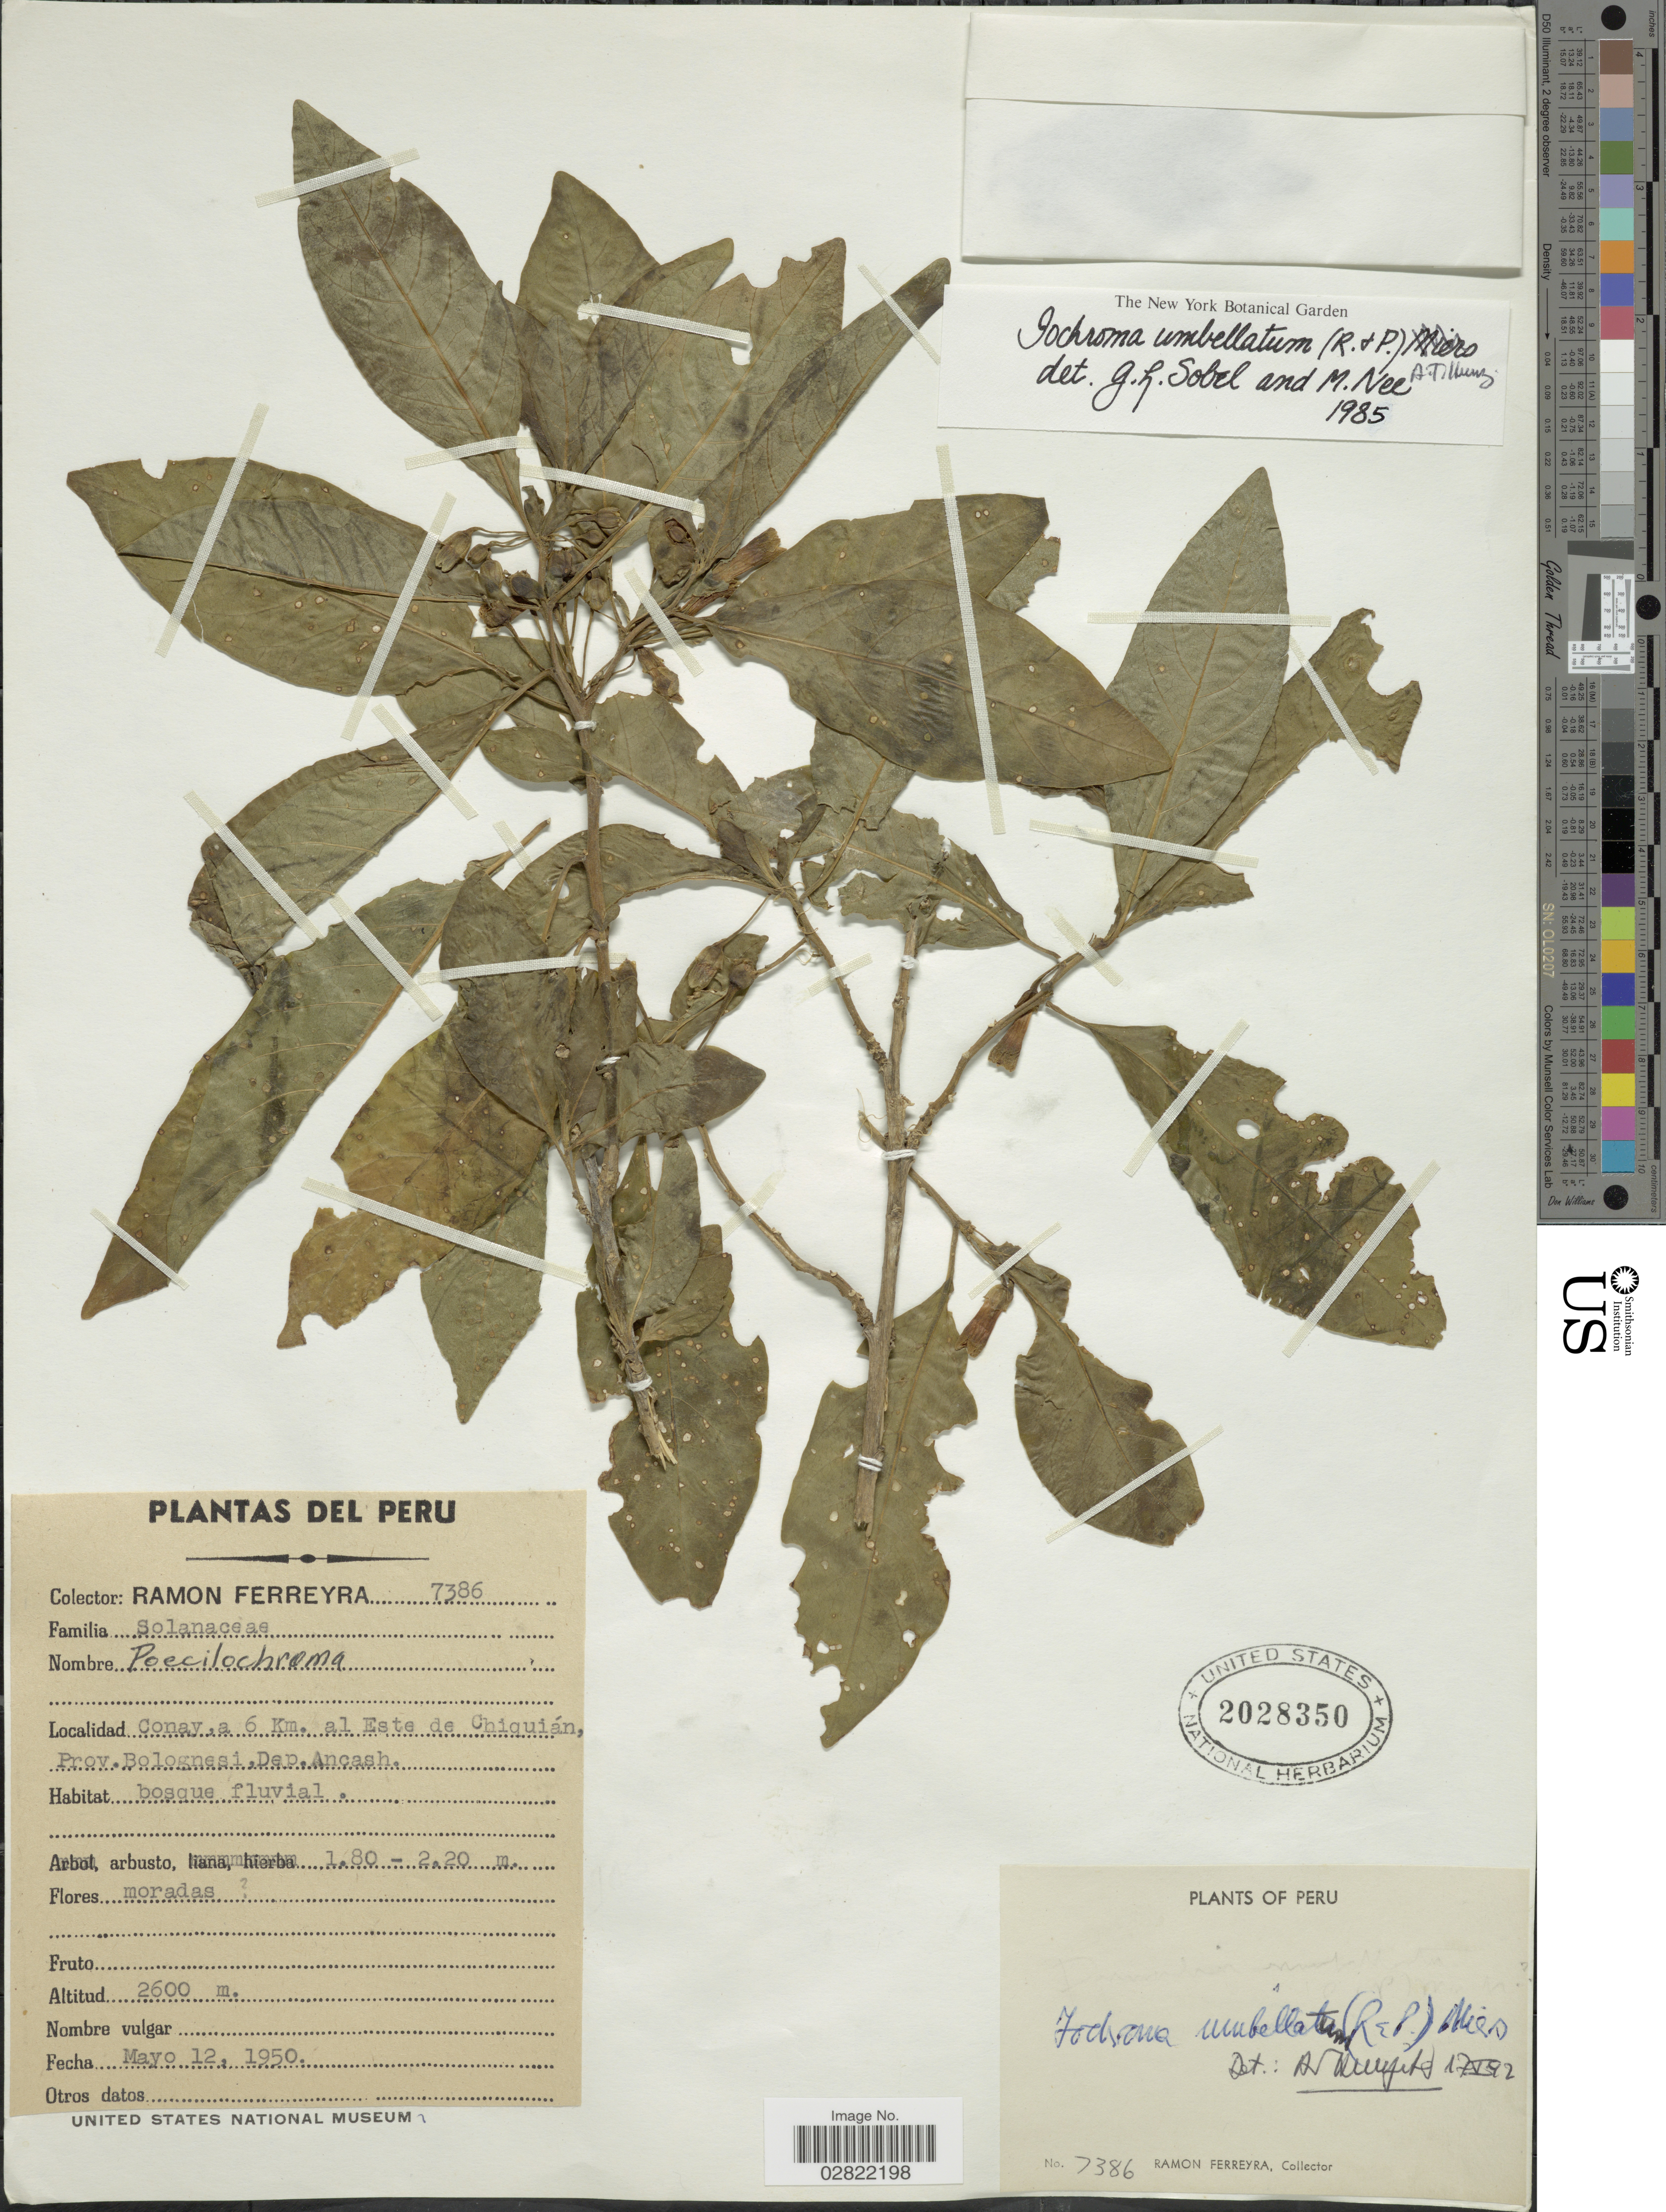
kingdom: Plantae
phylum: Tracheophyta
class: Magnoliopsida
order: Solanales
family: Solanaceae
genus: Iochroma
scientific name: Iochroma umbellatum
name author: (Ruiz & Pav.) Hunziker ex D'Arcy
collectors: R. A. Ferreyra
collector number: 7386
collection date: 1950-05-12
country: Peru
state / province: Ancash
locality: Conay, a 6 Km. al Este de Chiquián, Prov. Bolognesi, Dep. Ancash.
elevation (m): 2600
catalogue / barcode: US 2028350